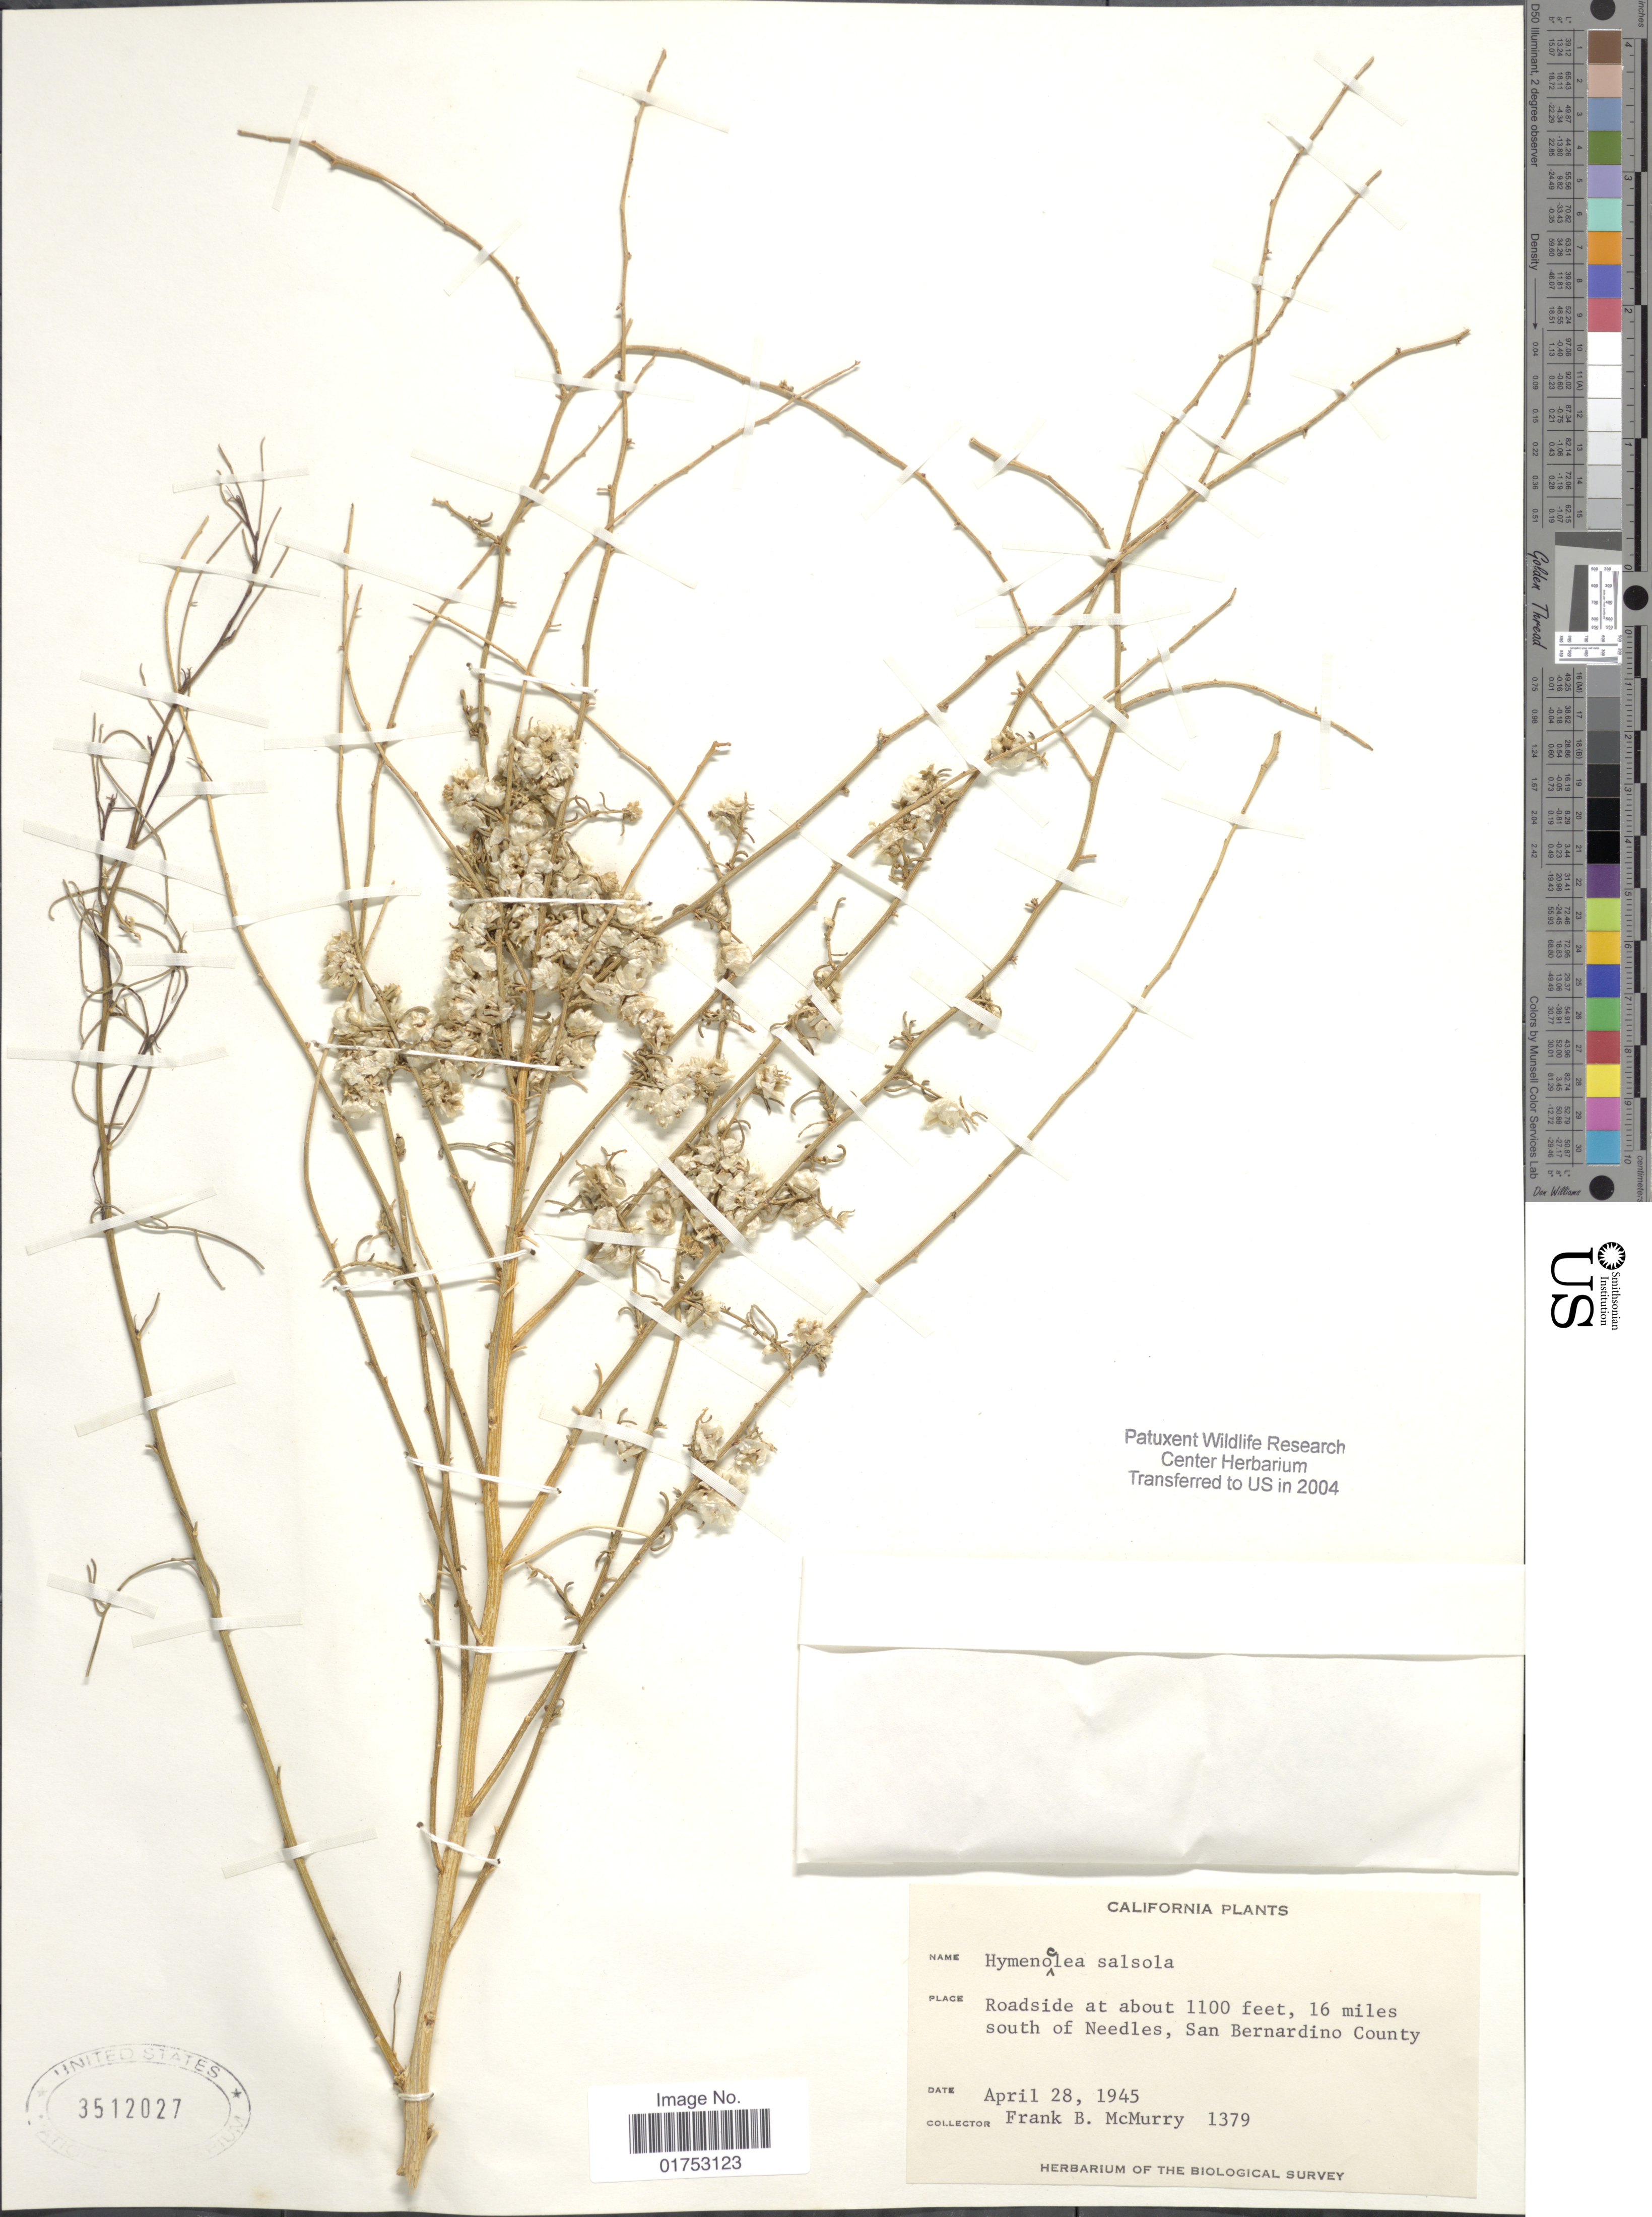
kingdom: Plantae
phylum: Tracheophyta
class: Magnoliopsida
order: Asterales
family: Asteraceae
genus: Hymenoclea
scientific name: Hymenoclea salsola var. fasciculata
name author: (A. Nelson) K.M. Peterson & W.W.Payne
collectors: F. B. McMurry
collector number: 1379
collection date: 1945-04-28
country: United States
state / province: California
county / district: San Bernardino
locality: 16 miles south of Needles, San Bernardino County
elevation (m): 335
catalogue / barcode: US 3512027